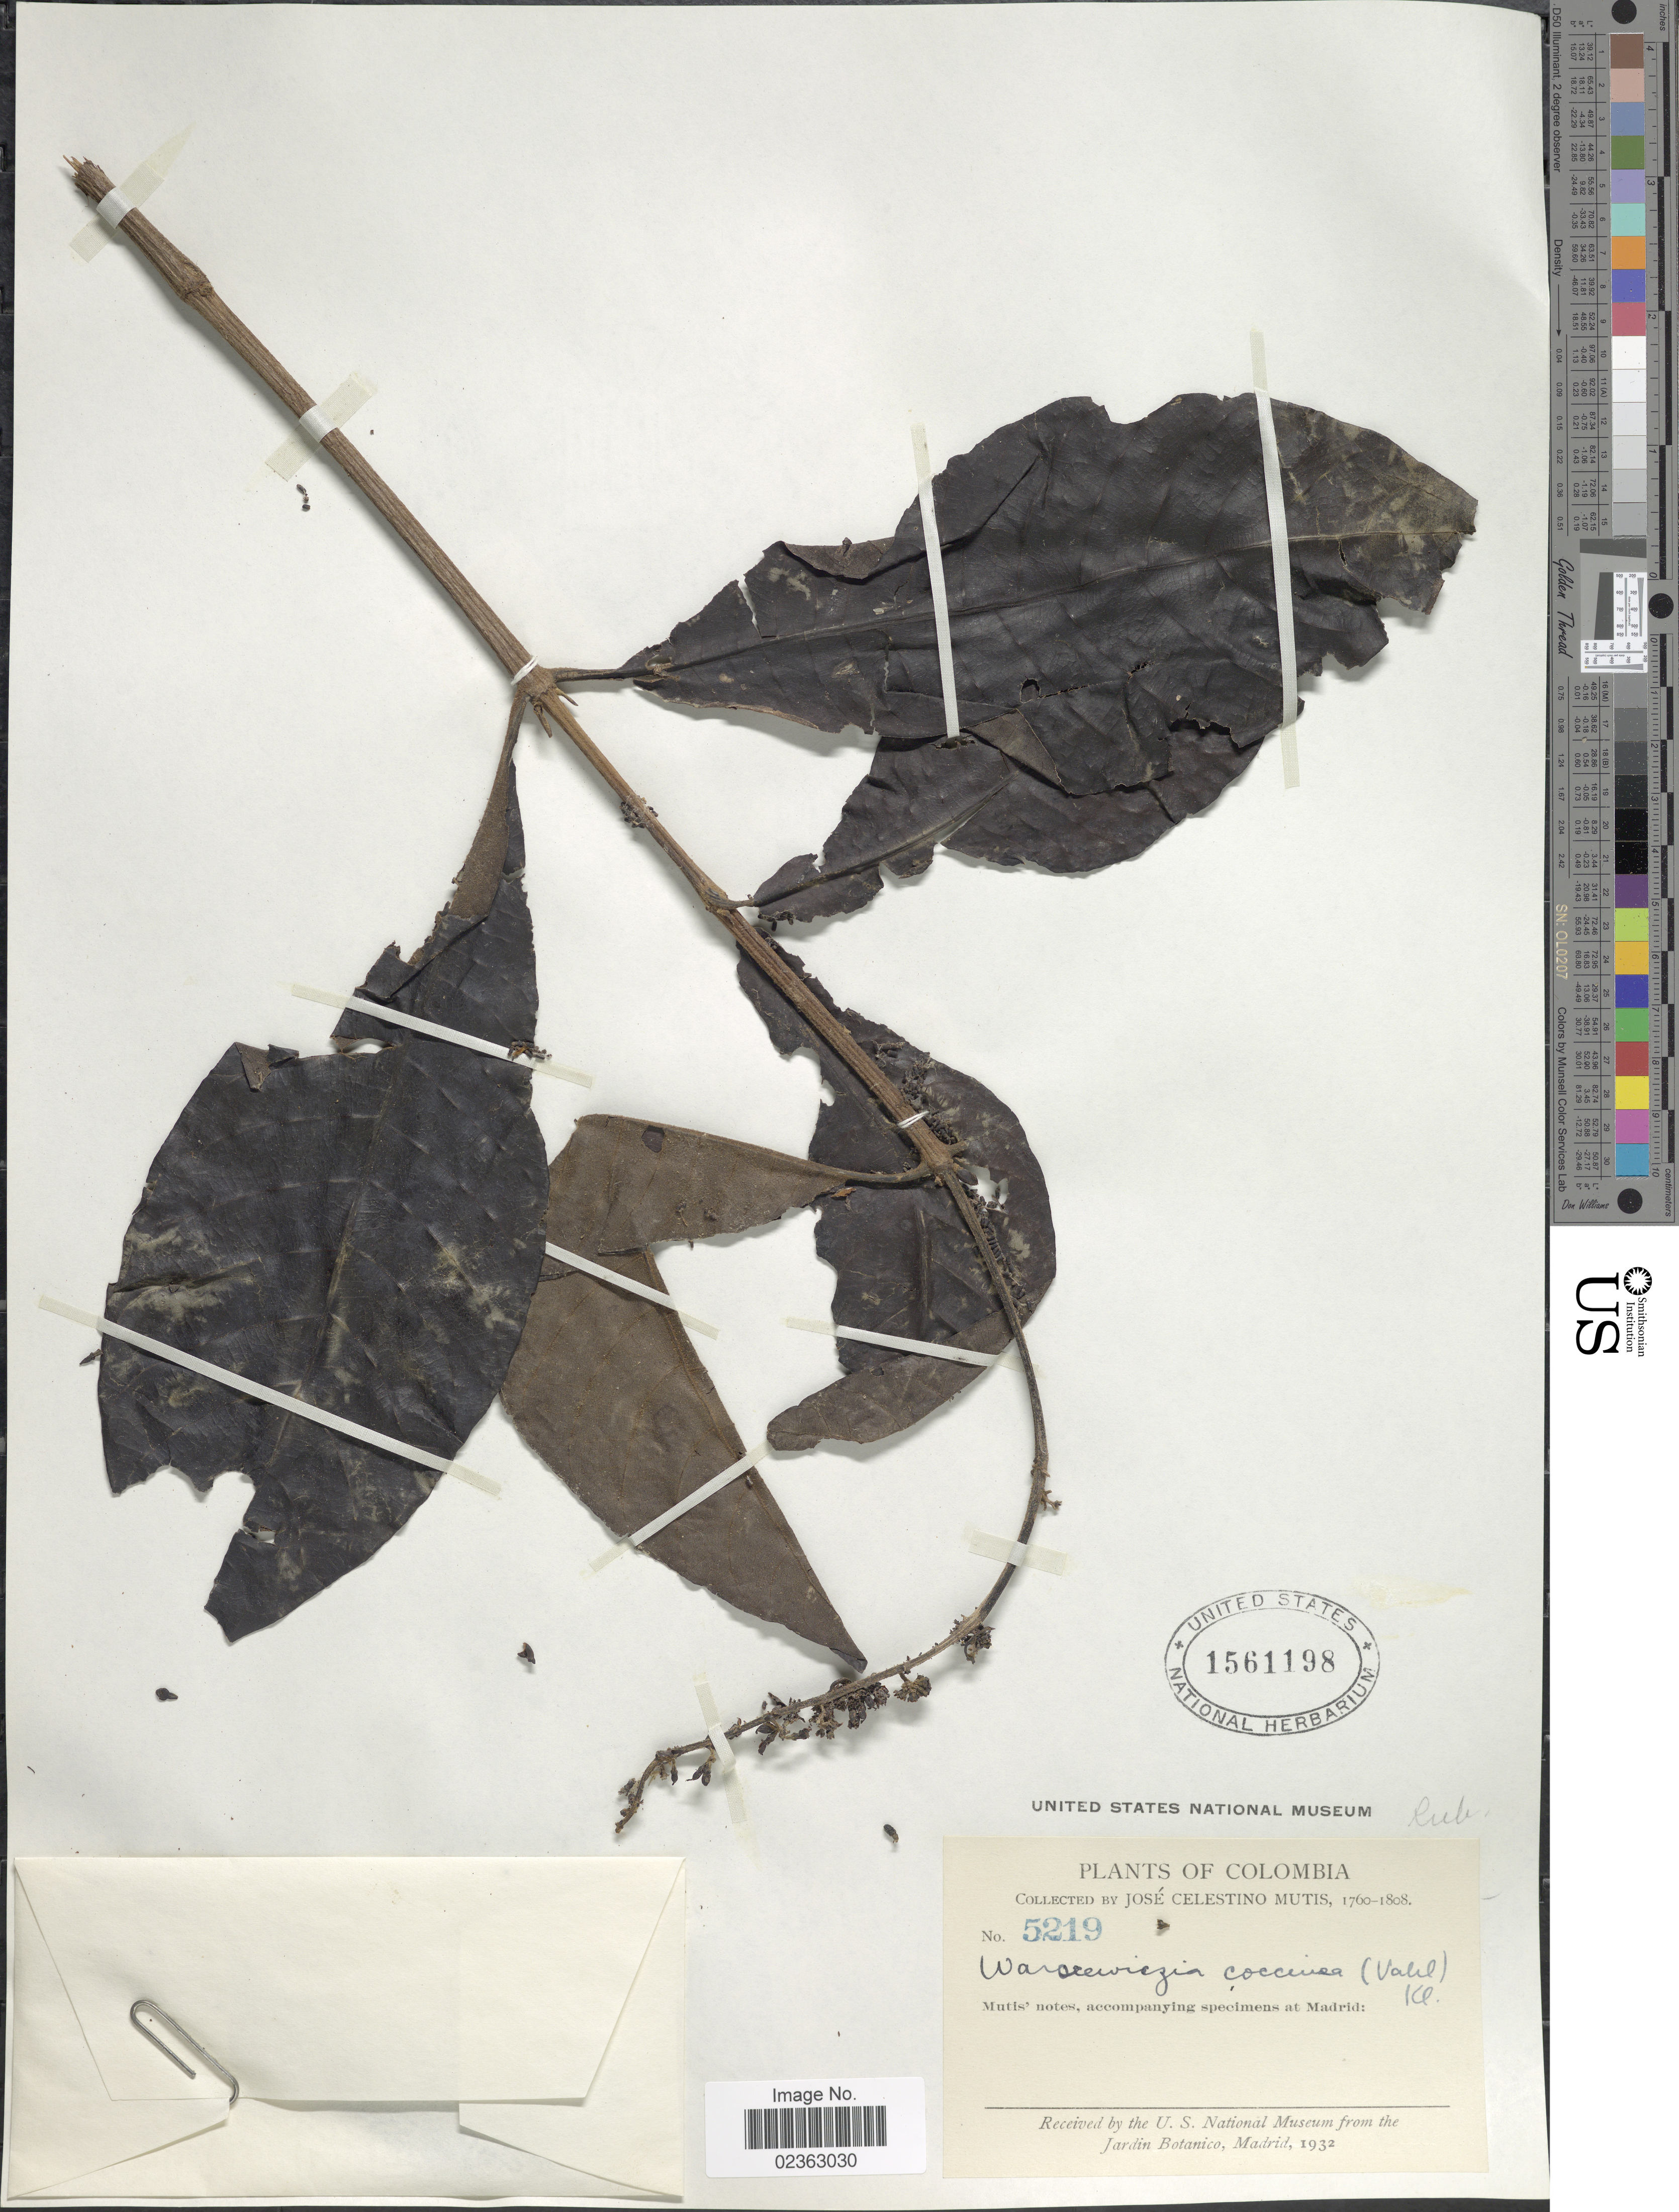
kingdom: Plantae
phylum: Tracheophyta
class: Magnoliopsida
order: Gentianales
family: Rubiaceae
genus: Warszewiczia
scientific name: Warszewiczia coccinea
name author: (Vahl) Klotzsch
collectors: J. C. B. Mutis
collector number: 5219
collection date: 1760/1808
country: Colombia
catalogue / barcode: US 1561198